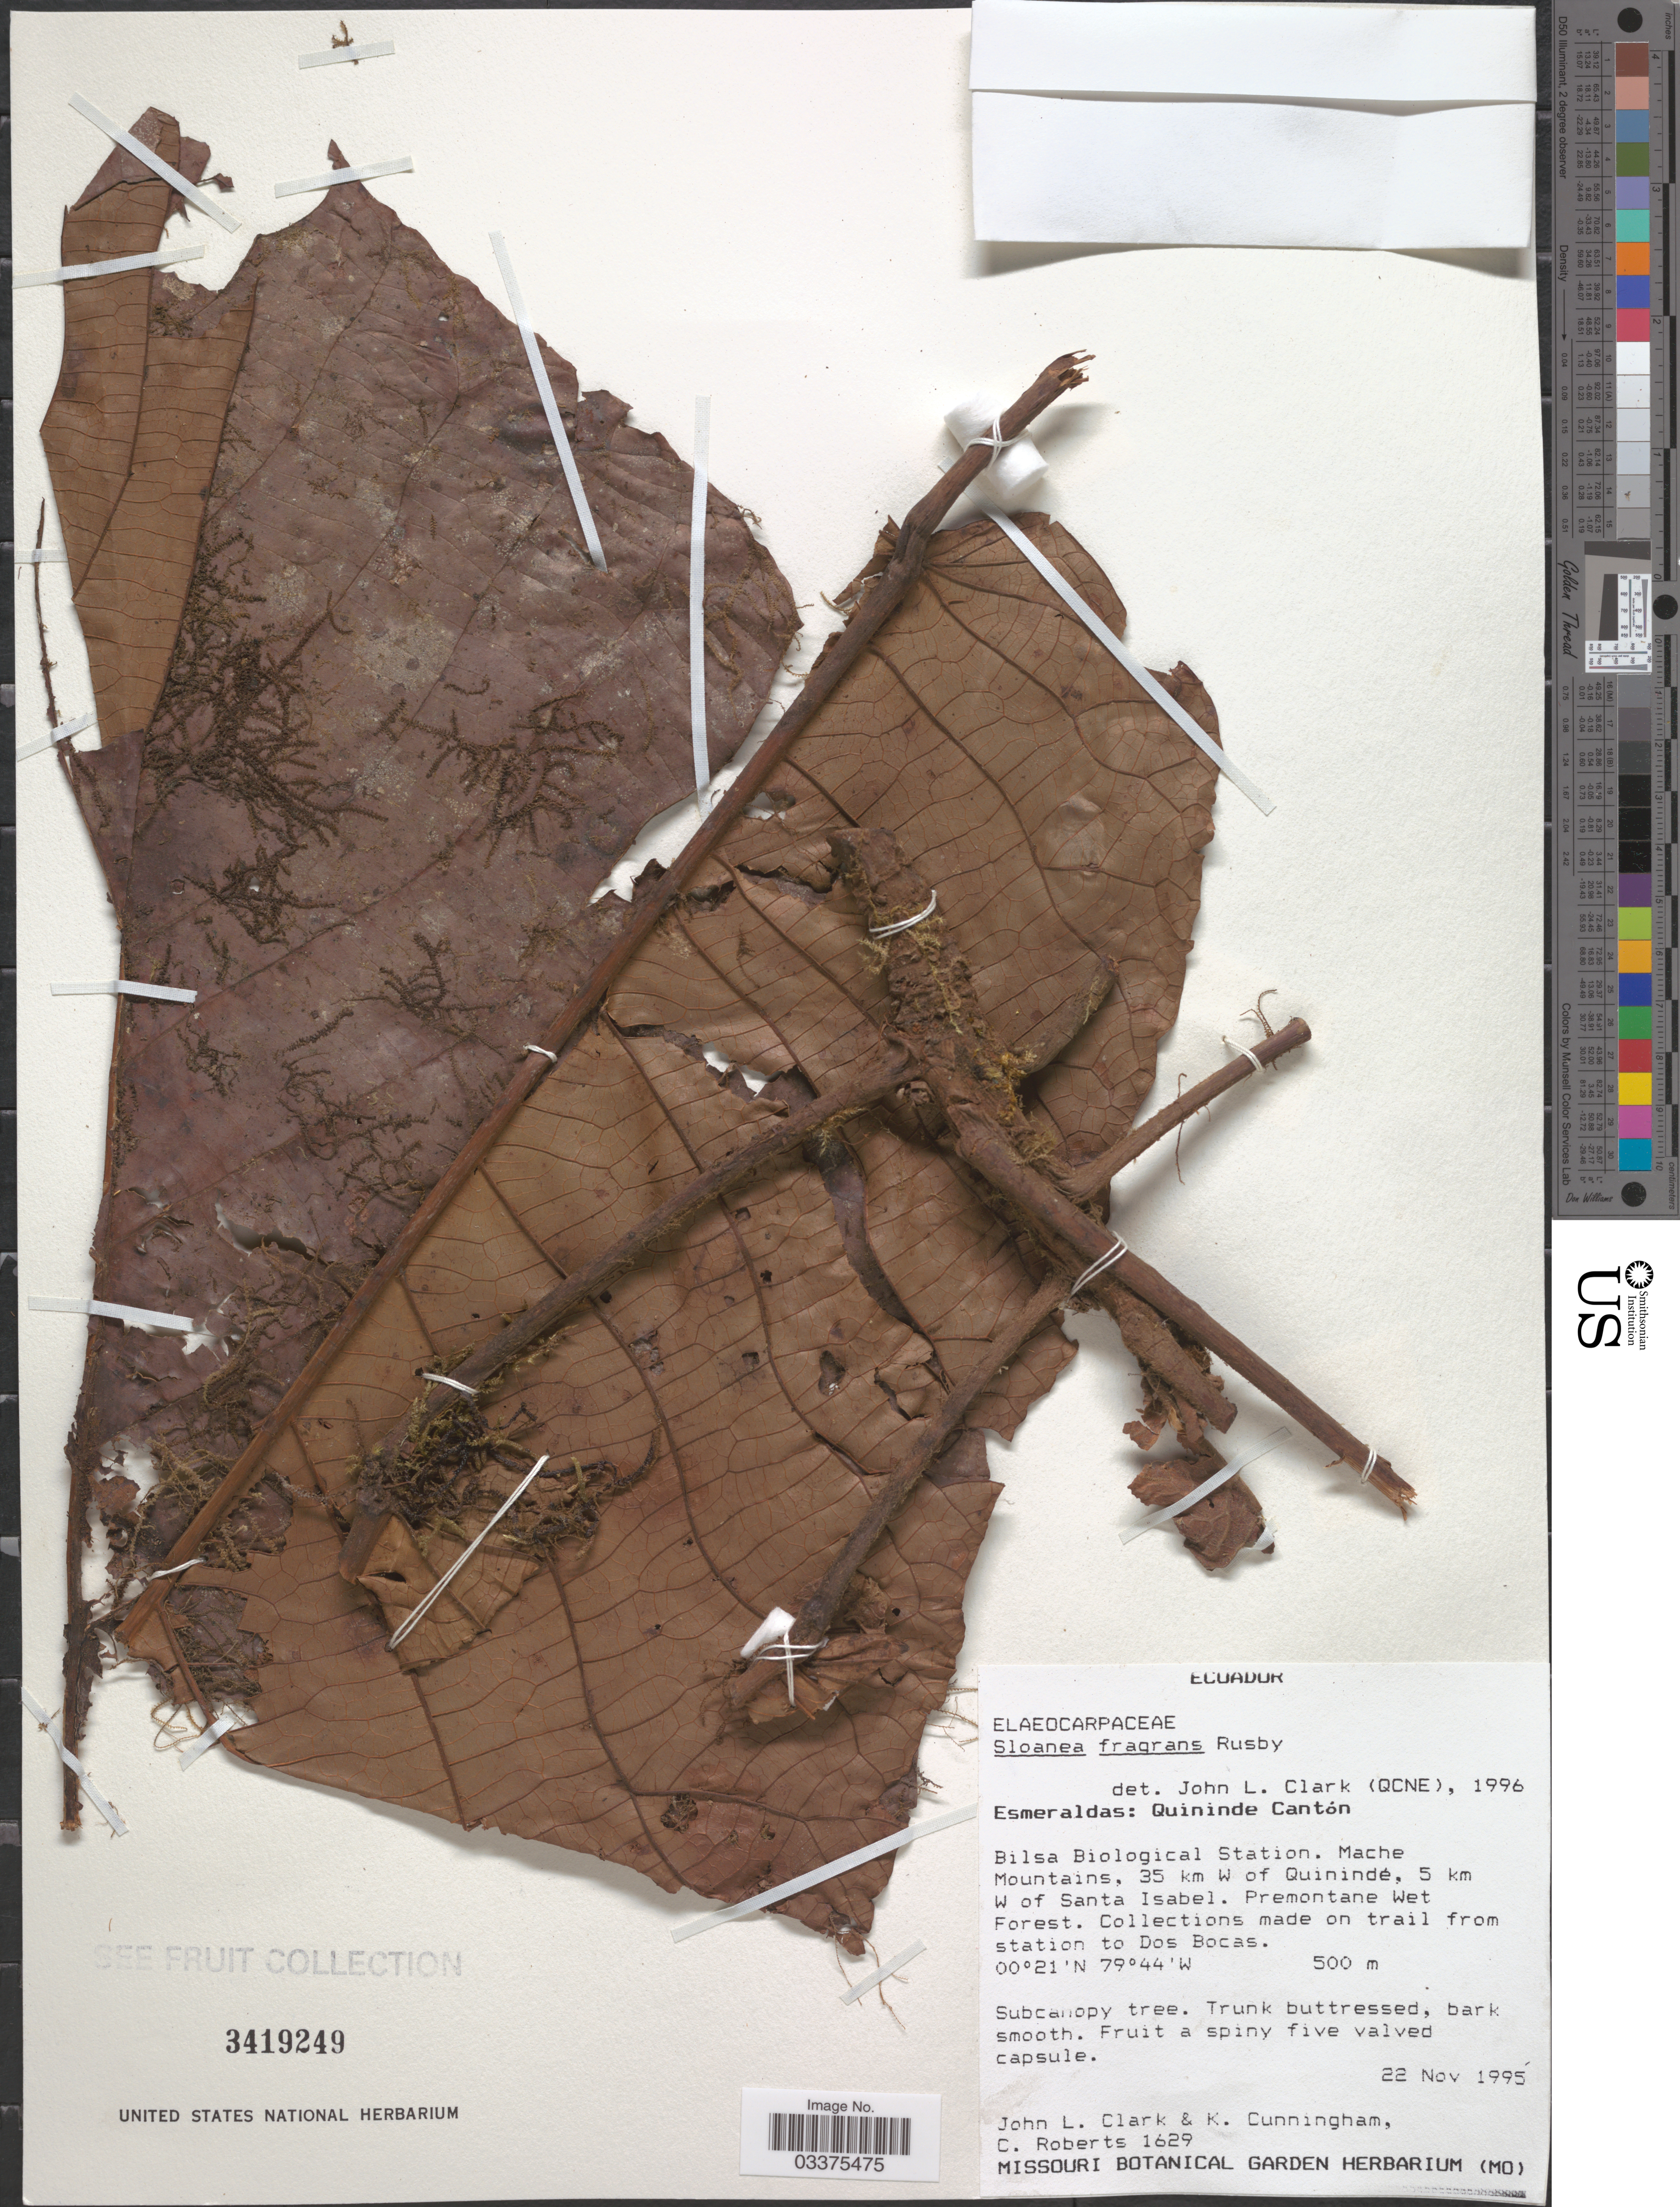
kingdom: Plantae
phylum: Tracheophyta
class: Magnoliopsida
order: Oxalidales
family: Elaeocarpaceae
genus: Sloanea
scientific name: Sloanea fragrans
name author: Rusby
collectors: J. L. Clark, K. Cunningham & C. Roberts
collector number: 1629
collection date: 1995-11-22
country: Ecuador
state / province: Esmeraldas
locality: Quininde Cantón. Bilsa Biological Station. Mache mountains, 35 km W of Quinindé, 5 km W of Santa Isabel. Made on trail from station to Dos Bocas.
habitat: Premontane wet forest.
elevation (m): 500